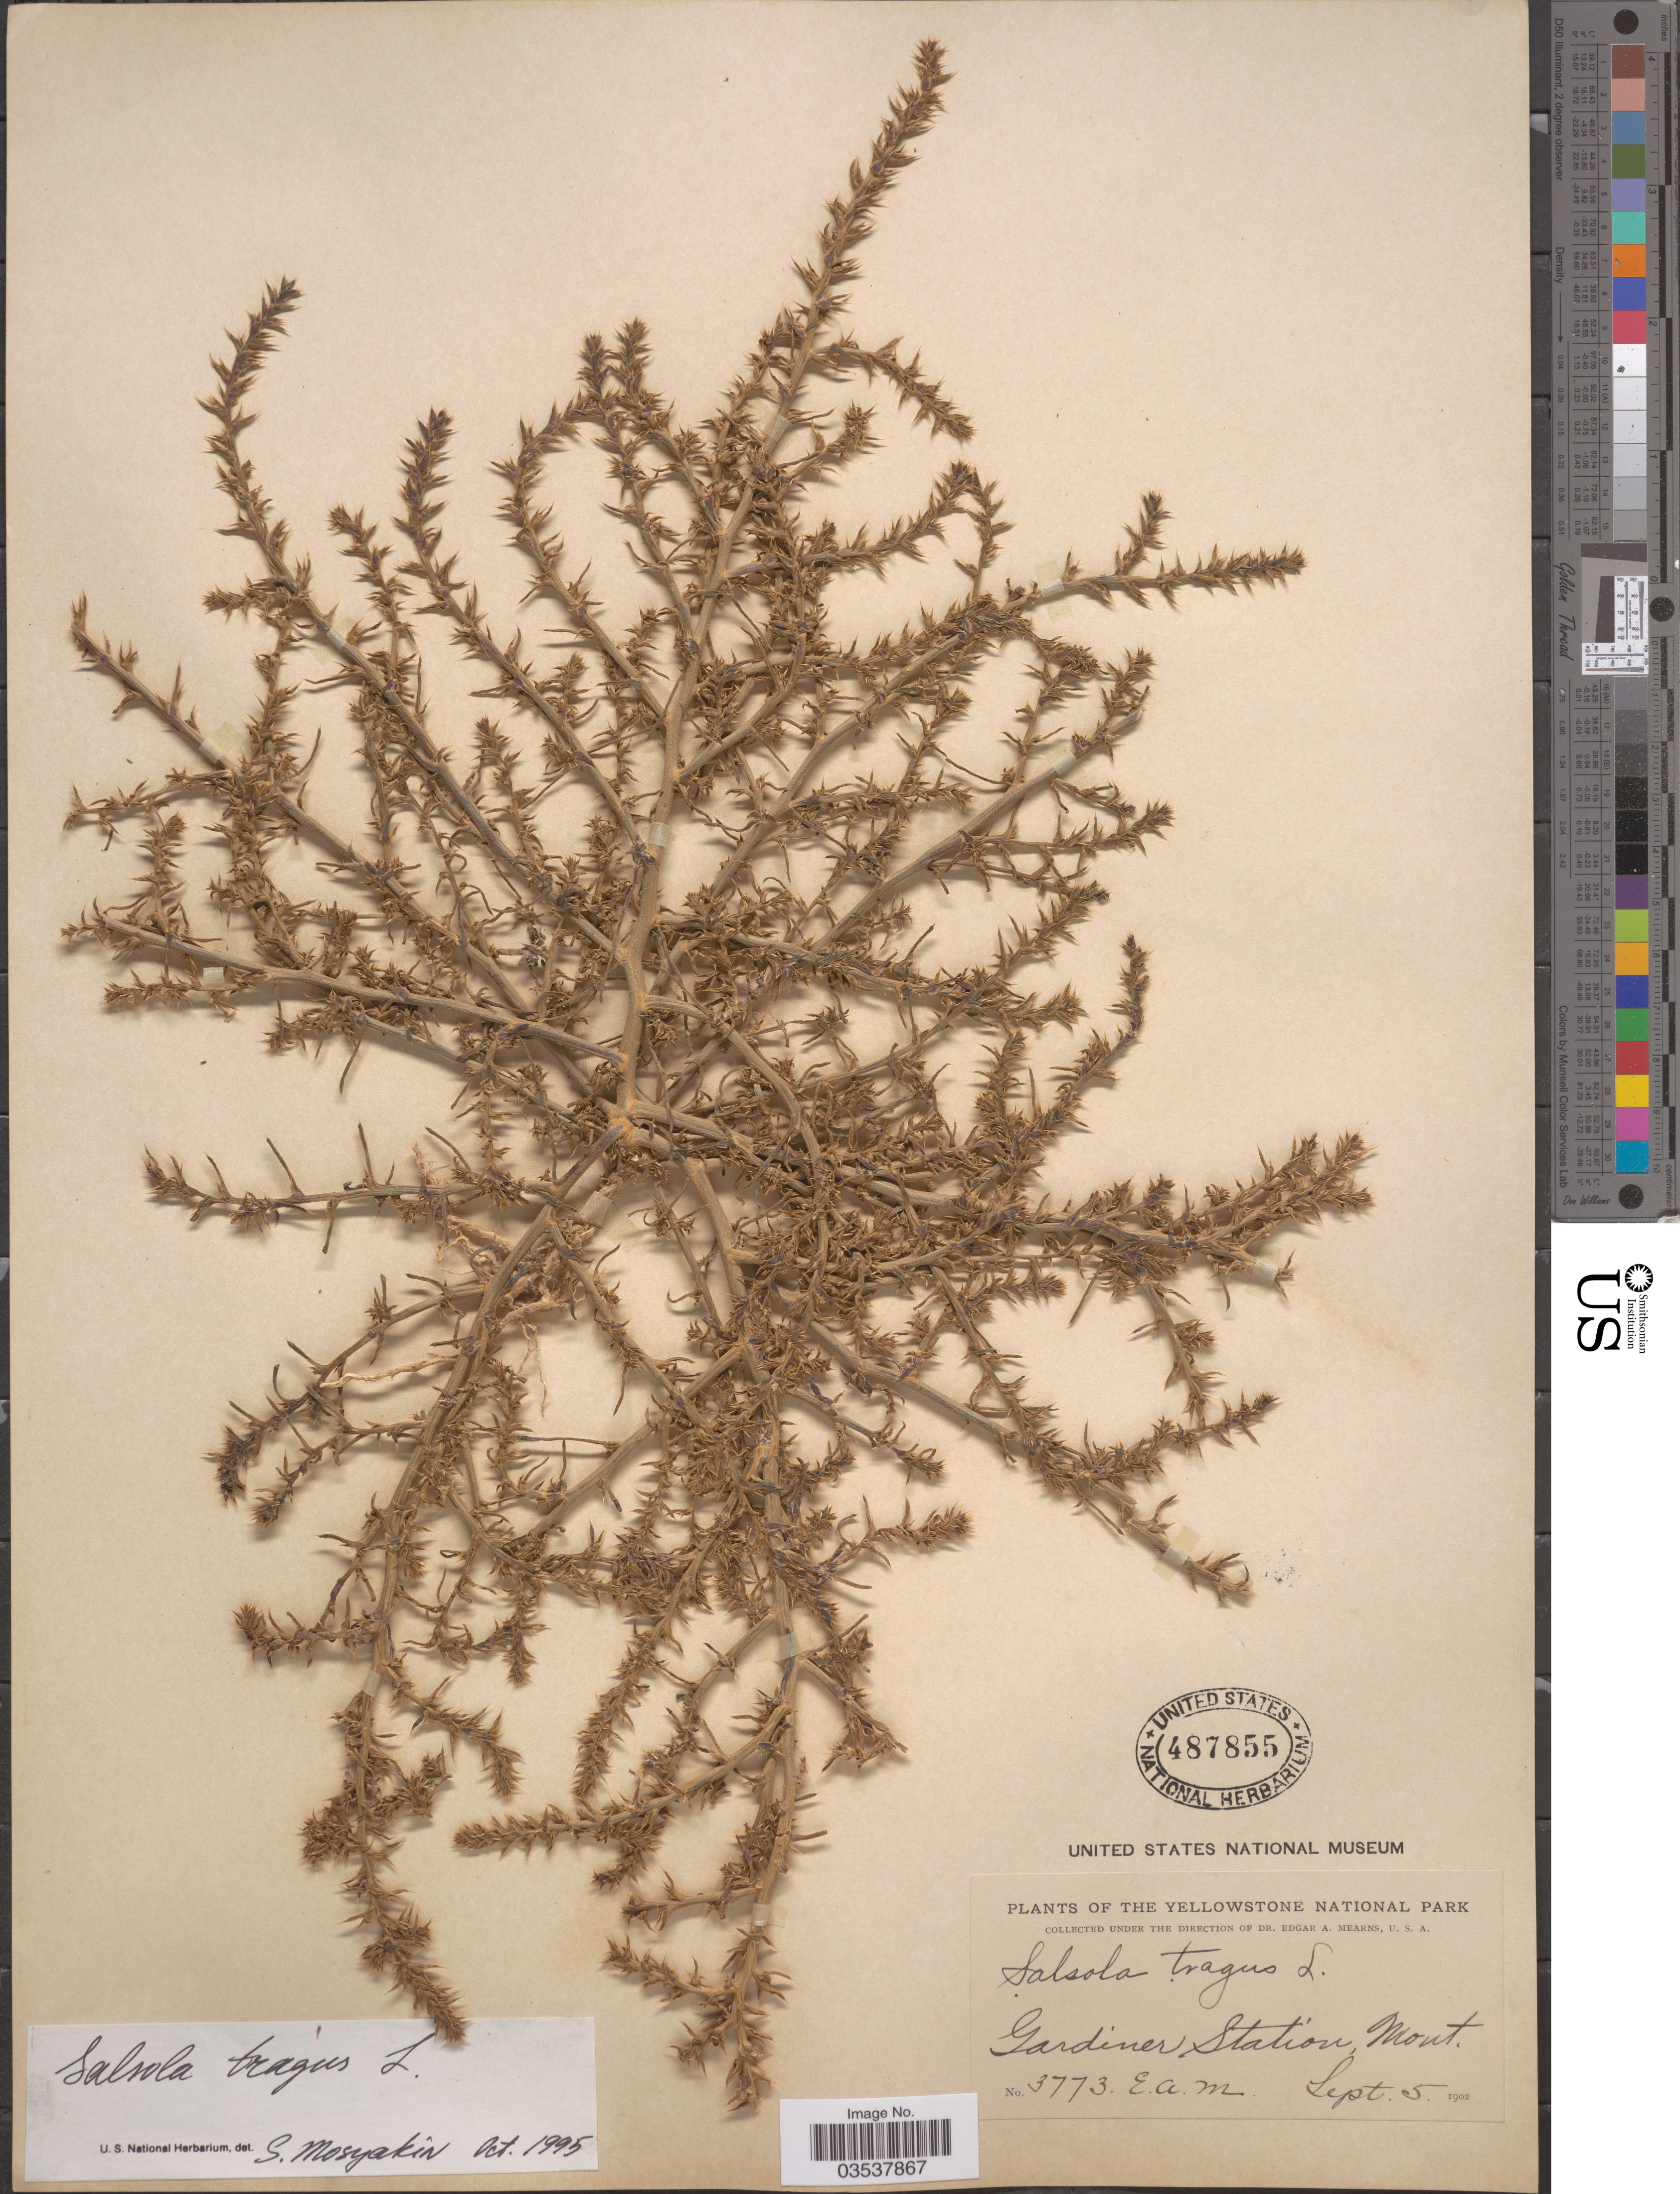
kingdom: Plantae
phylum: Tracheophyta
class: Magnoliopsida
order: Caryophyllales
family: Amaranthaceae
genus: Salsola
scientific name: Salsola pestifer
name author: A. Nelson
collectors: E. A. Mearns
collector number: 3773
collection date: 1902-09-05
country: United States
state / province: Montana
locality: The Yellowstone National Park. Gardiner Station.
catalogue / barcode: US 487855